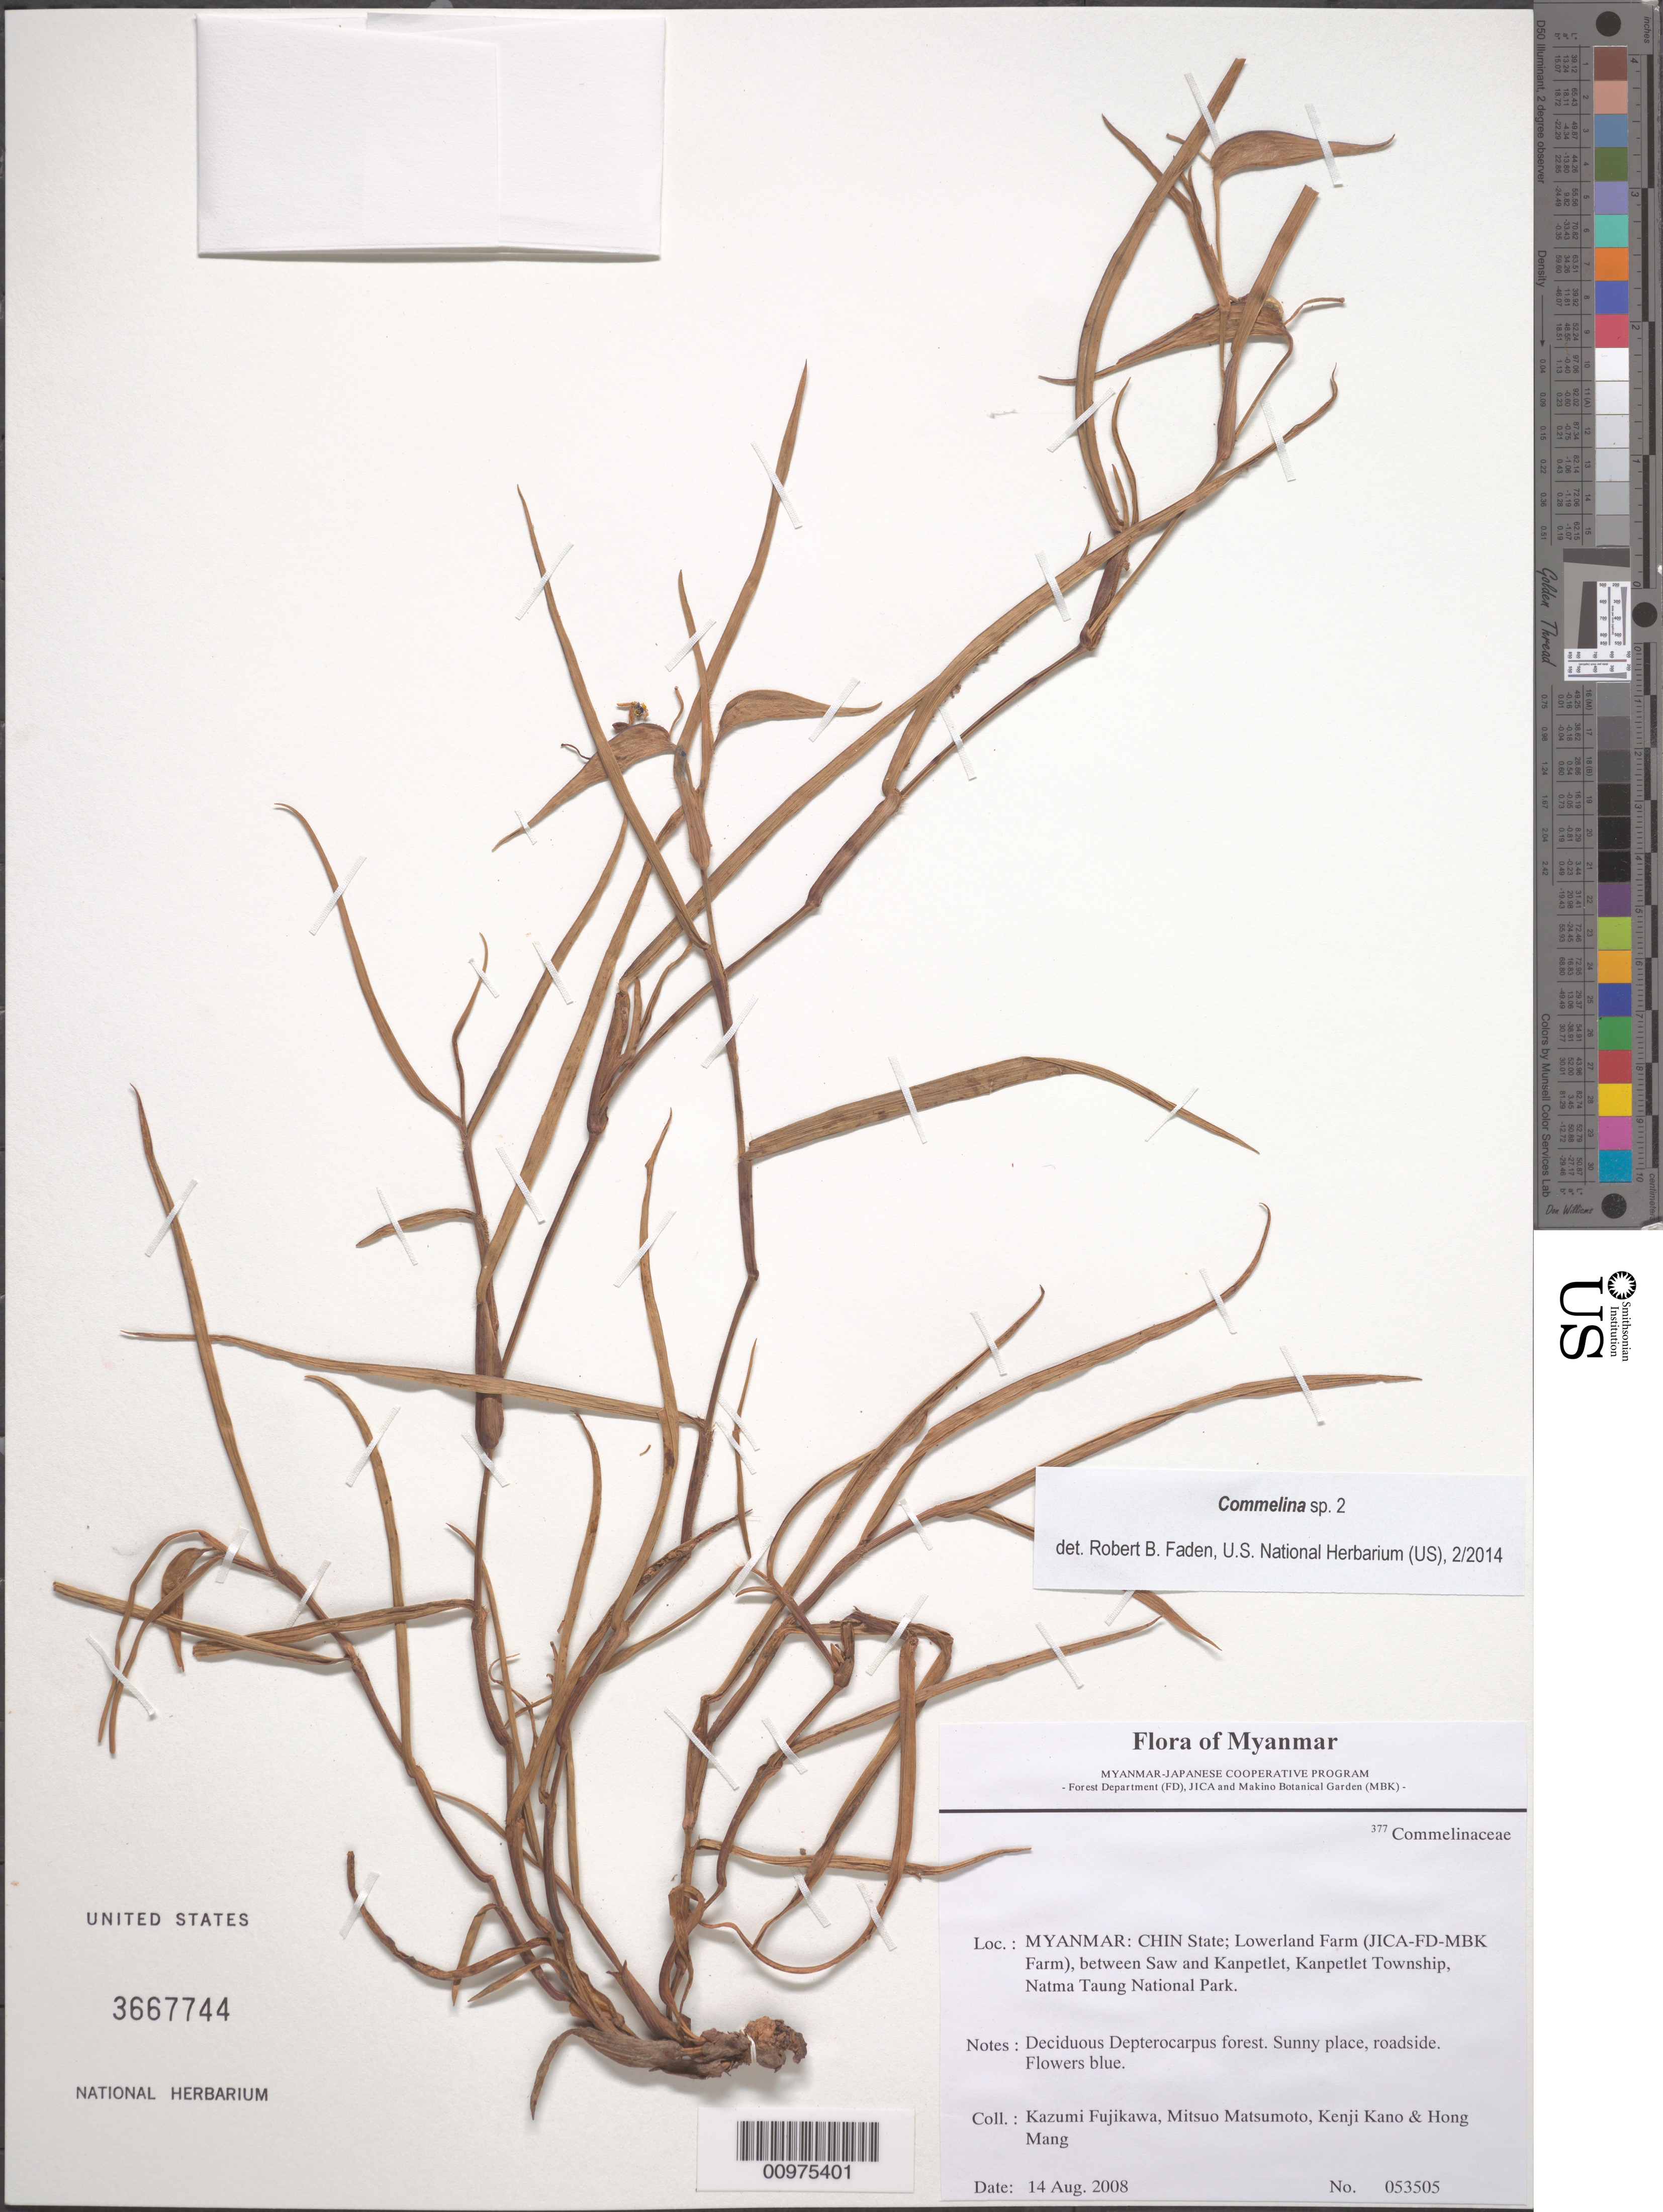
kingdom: Plantae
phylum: Tracheophyta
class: Liliopsida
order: Commelinales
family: Commelinaceae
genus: Commelina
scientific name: Commelina sp. "2"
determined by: Faden, Robert B., (US), Smithsonian Institution - National Museum of Natural History (UNITED STATES)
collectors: K. Fujikawa et al.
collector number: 053505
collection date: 2008-08-14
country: Myanmar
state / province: Chin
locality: Lowerland Farm (JICA-FD-MBK Farm), between Saw and Kanpetlet, Kanpetlet Township, Natma Taung National Park.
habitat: Deciduous Depterocarpus forest. Sunny place, roadside.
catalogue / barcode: US 3667744